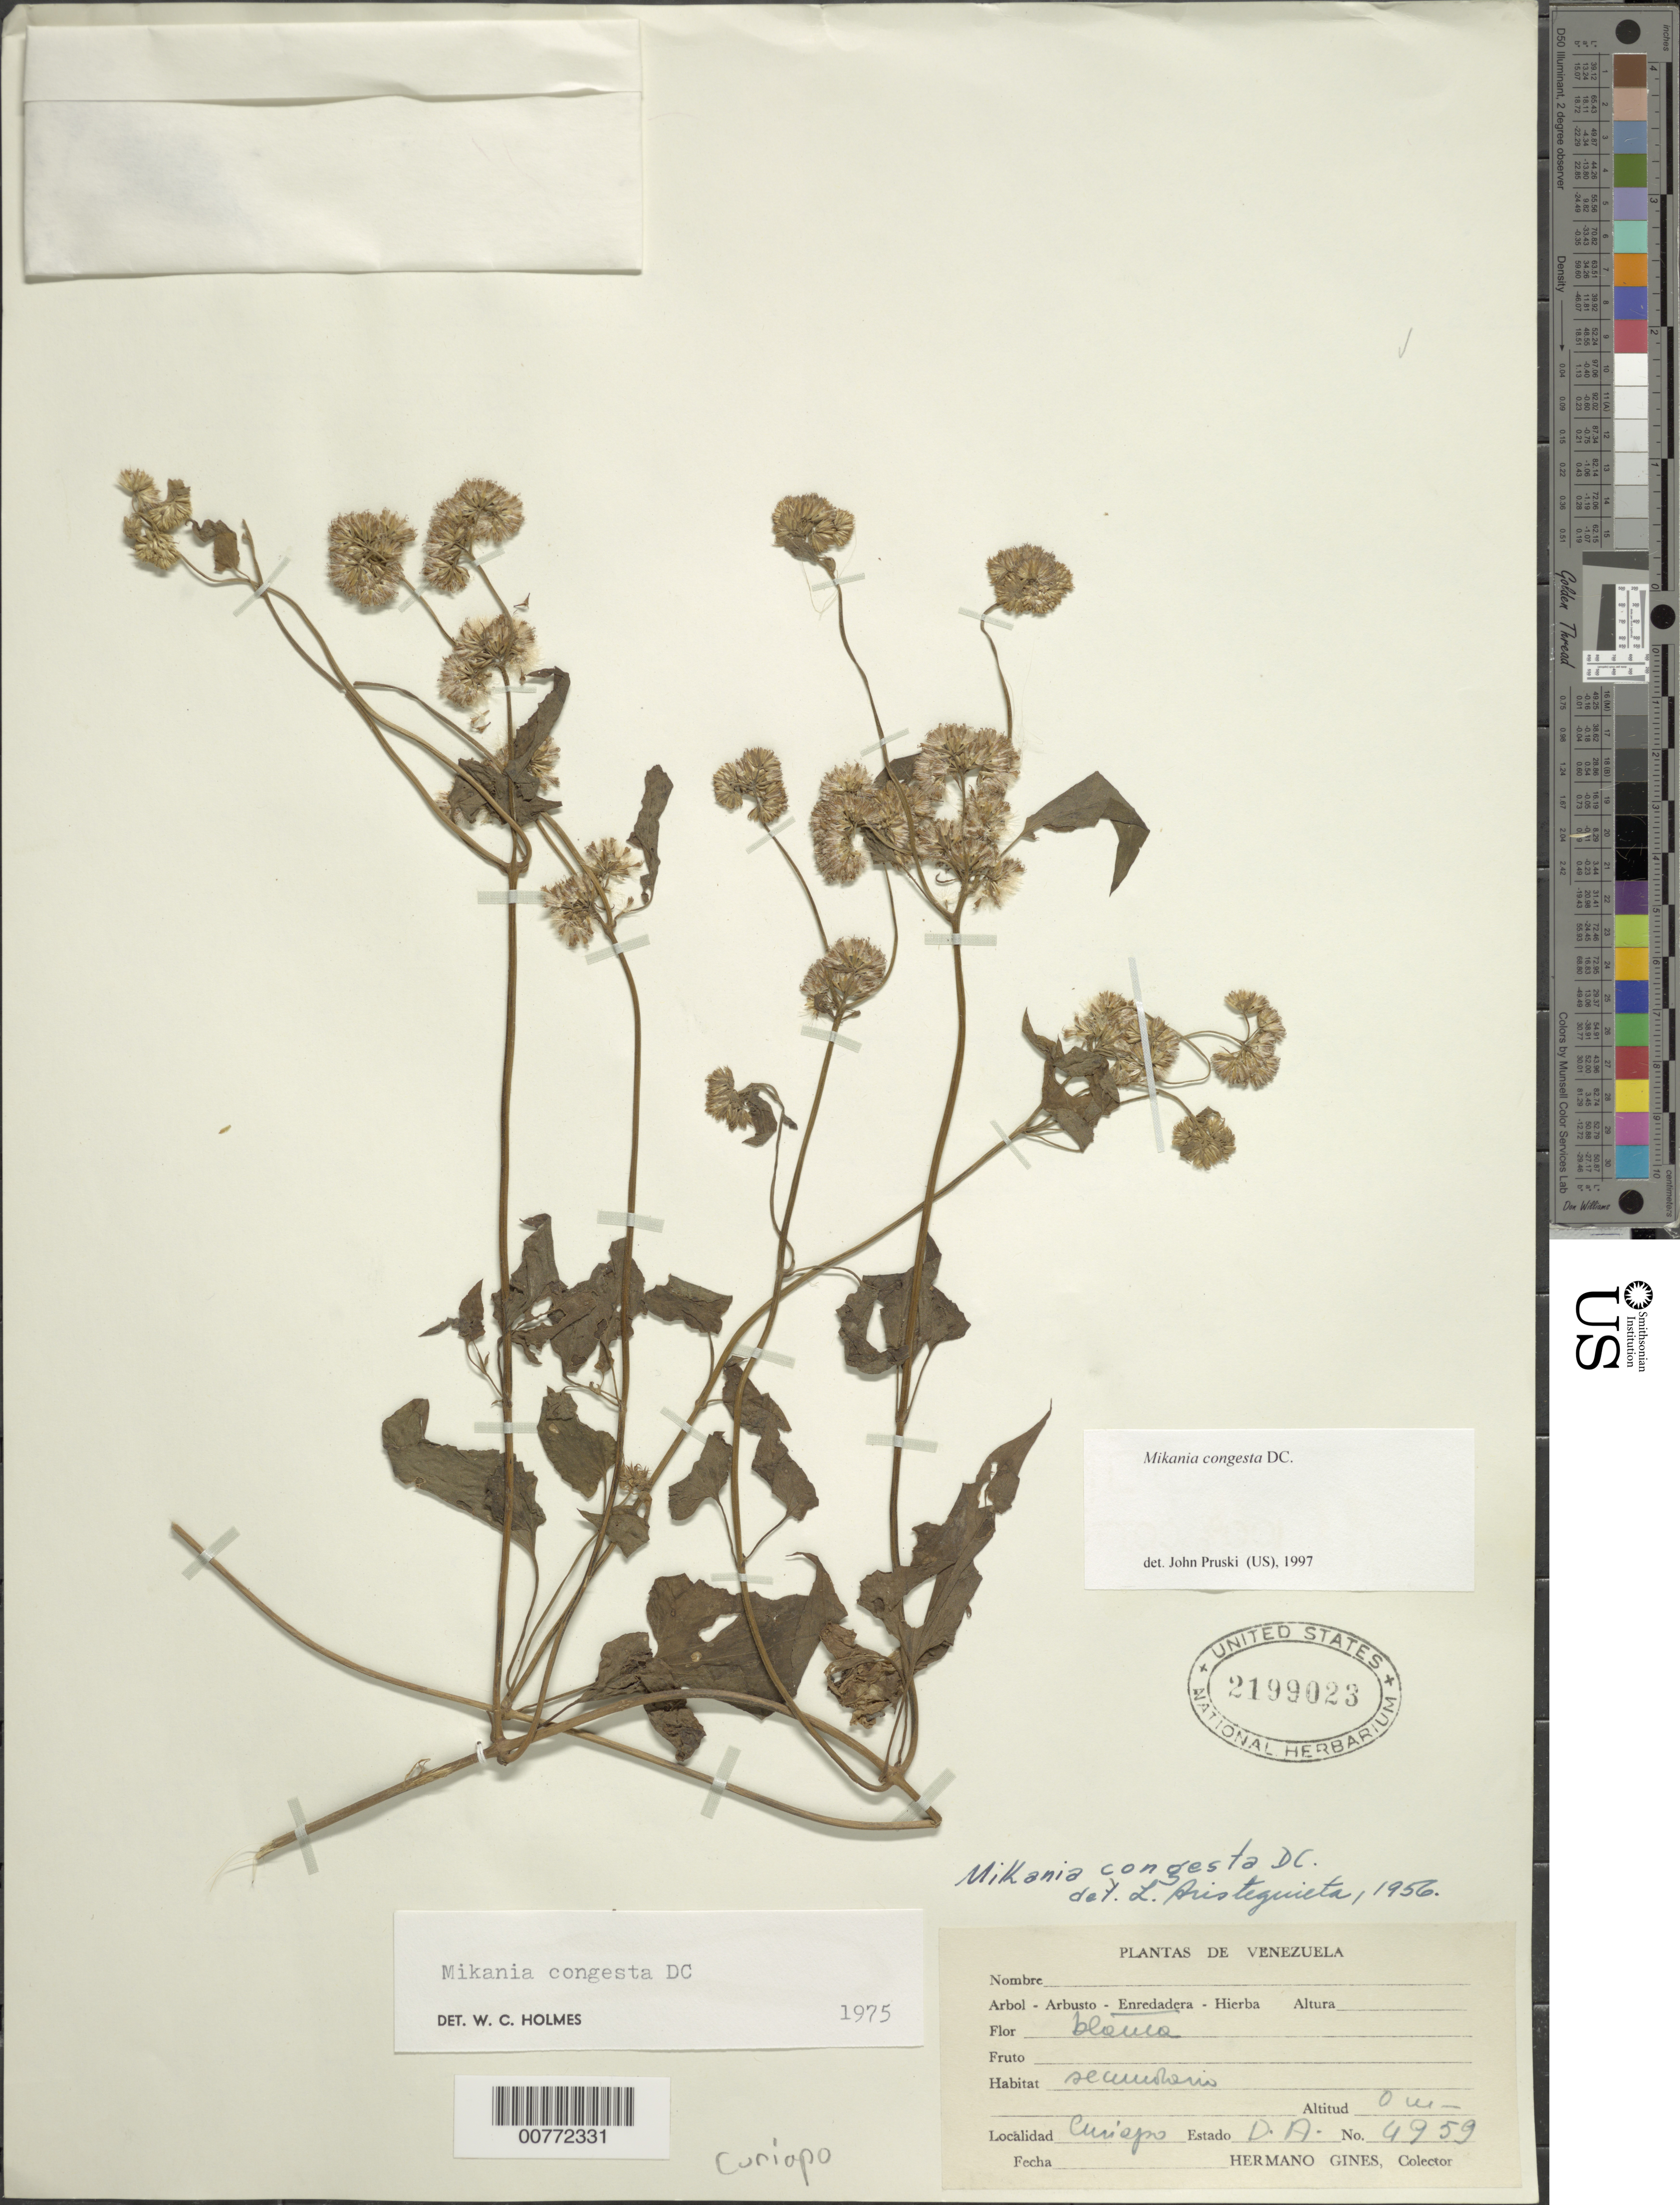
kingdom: Plantae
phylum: Tracheophyta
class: Magnoliopsida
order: Asterales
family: Asteraceae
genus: Mikania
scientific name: Mikania congesta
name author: DC.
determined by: Aristeguieta, L.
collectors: H. Gines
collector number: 4959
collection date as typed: Dec-52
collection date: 1952-12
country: Venezuela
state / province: Delta Amacuro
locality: Curiapo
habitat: Secondary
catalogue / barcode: US 2199023